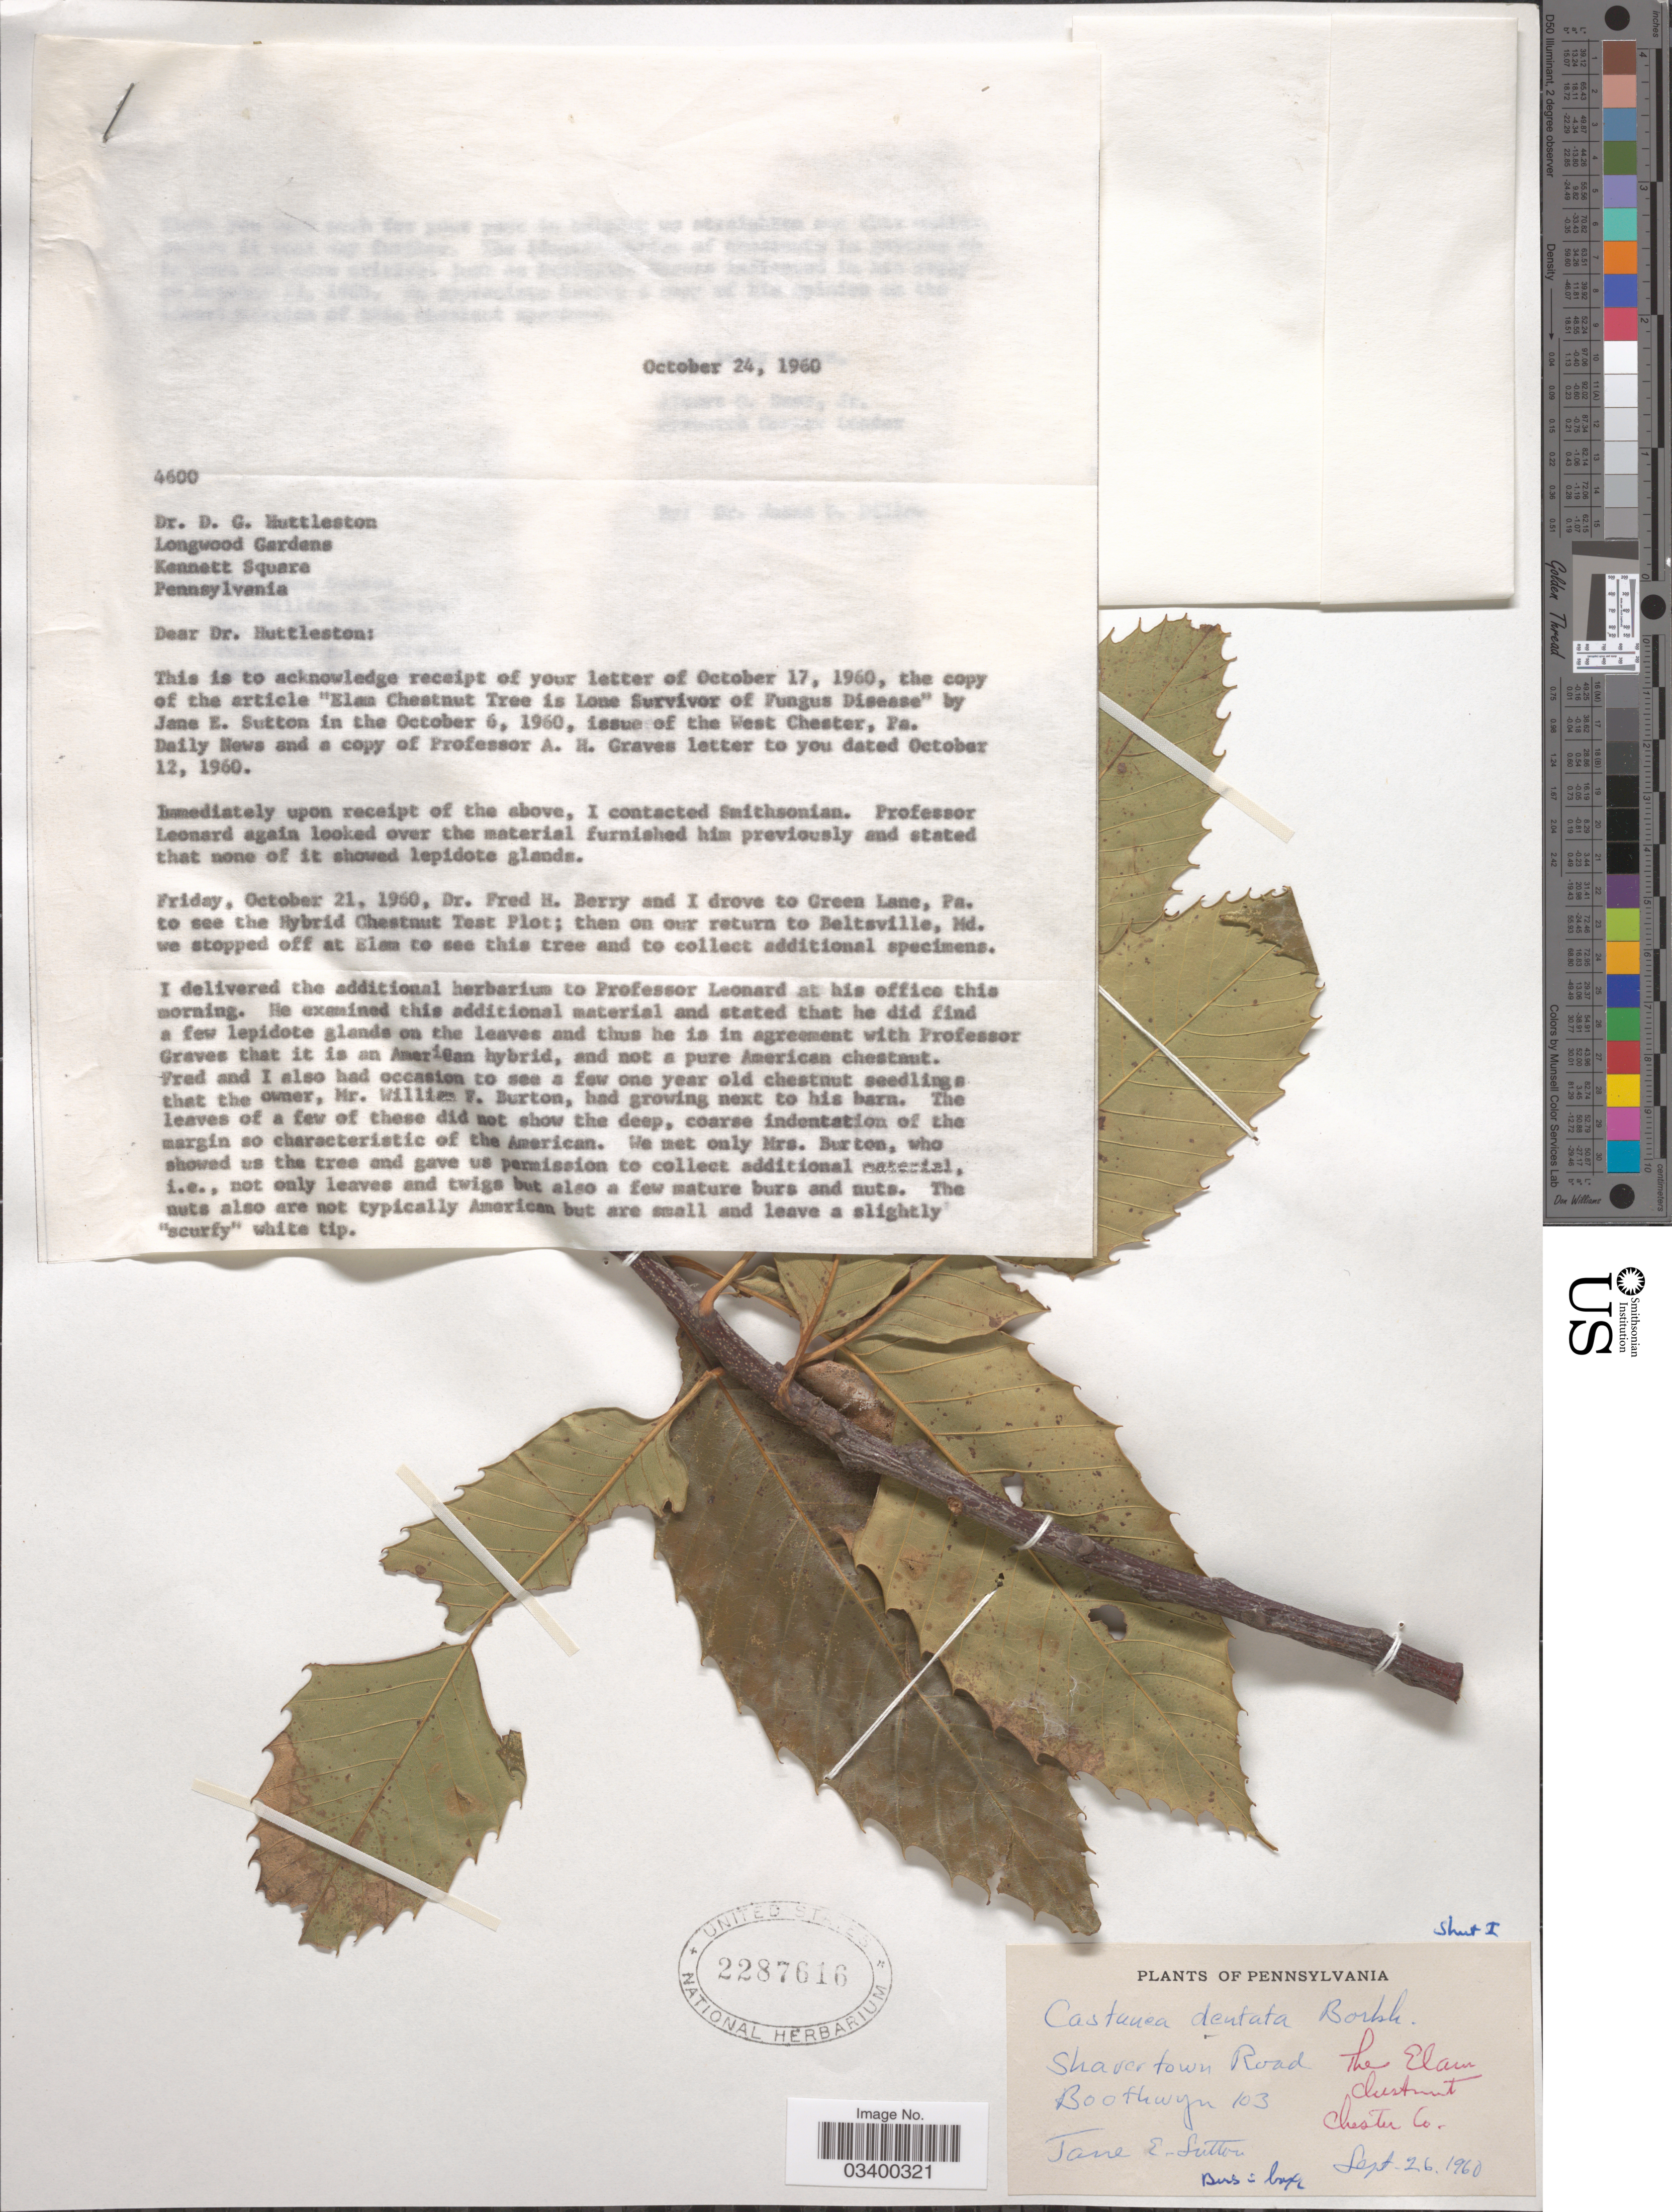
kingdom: Plantae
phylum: Tracheophyta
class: Magnoliopsida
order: Fagales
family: Fagaceae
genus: Castanea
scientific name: Castanea dentata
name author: (Marshall) Borkh.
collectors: J. Sutton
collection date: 1960-09-26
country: United States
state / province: Pennsylvania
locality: Chester Co.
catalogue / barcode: US 2287616